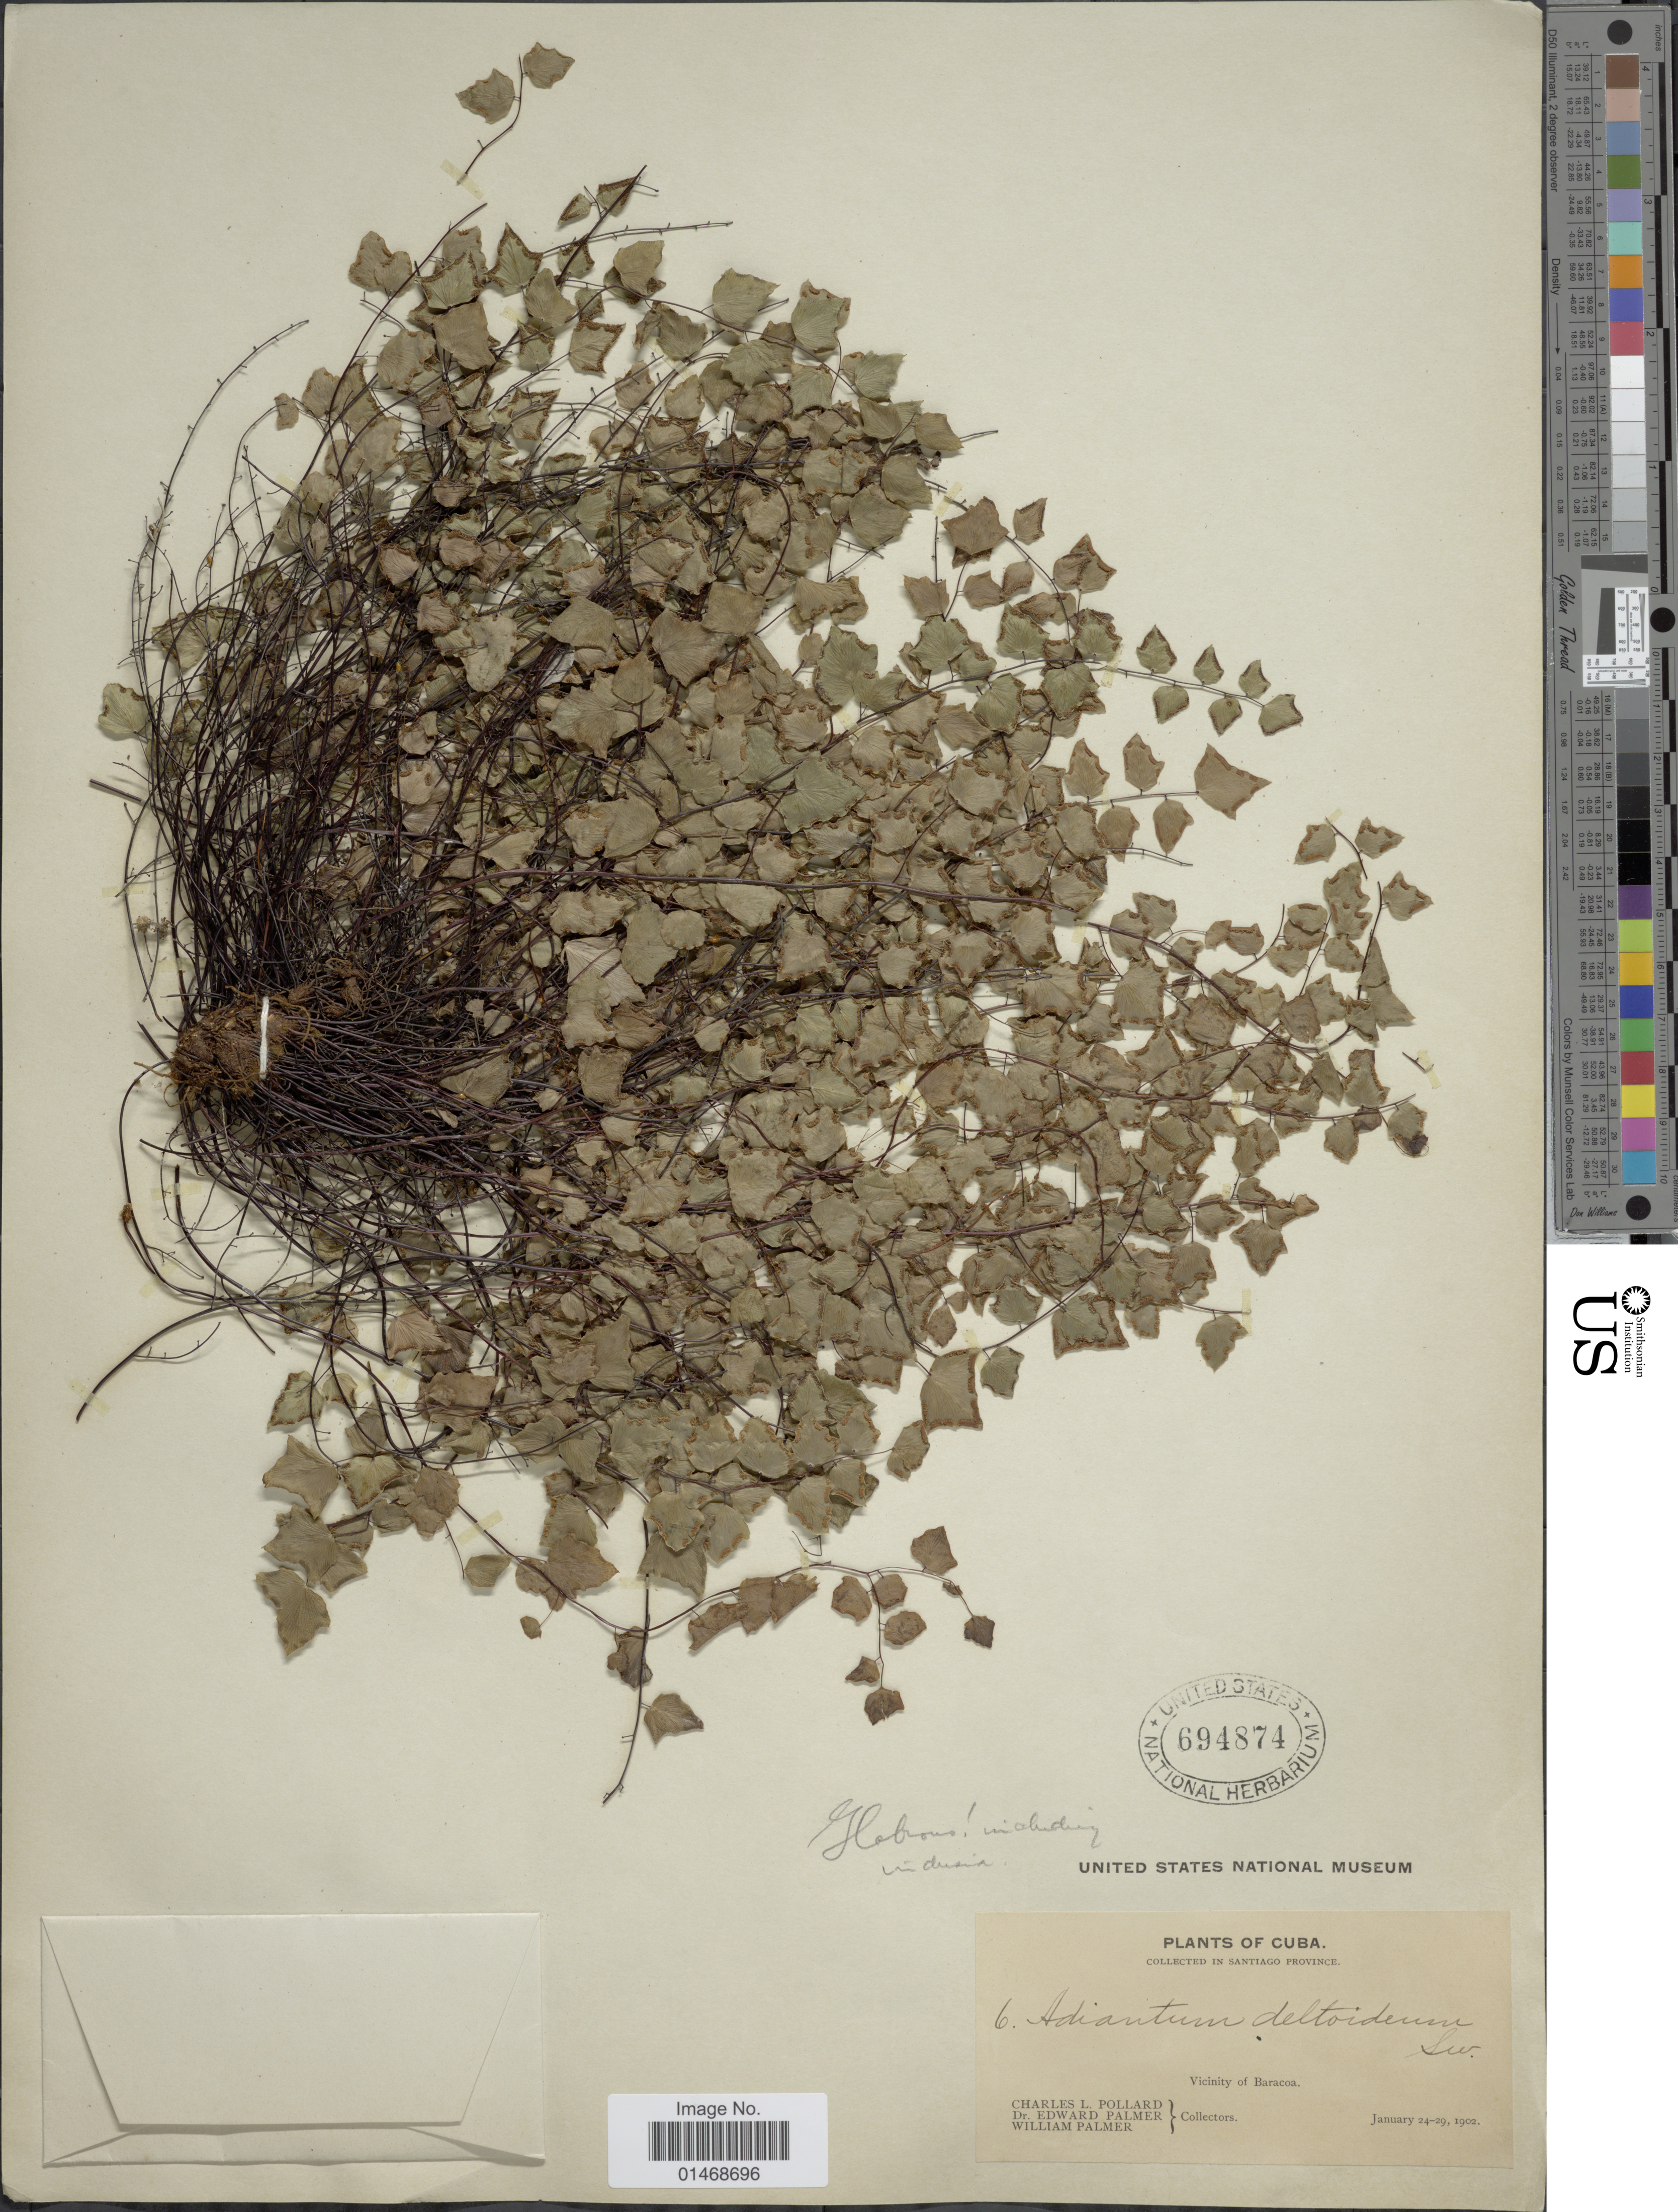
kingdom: Plantae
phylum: Tracheophyta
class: Polypodiopsida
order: Polypodiales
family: Pteridaceae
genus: Adiantum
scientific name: Adiantum deltoideum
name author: Sw.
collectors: C. L. Pollard, E. Palmer & W. Palmer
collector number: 6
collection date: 1902-01-24/1902-01-29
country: Cuba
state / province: Santiago de Cuba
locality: Santiago Province, Vicinity of Baracoa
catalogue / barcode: US 694874